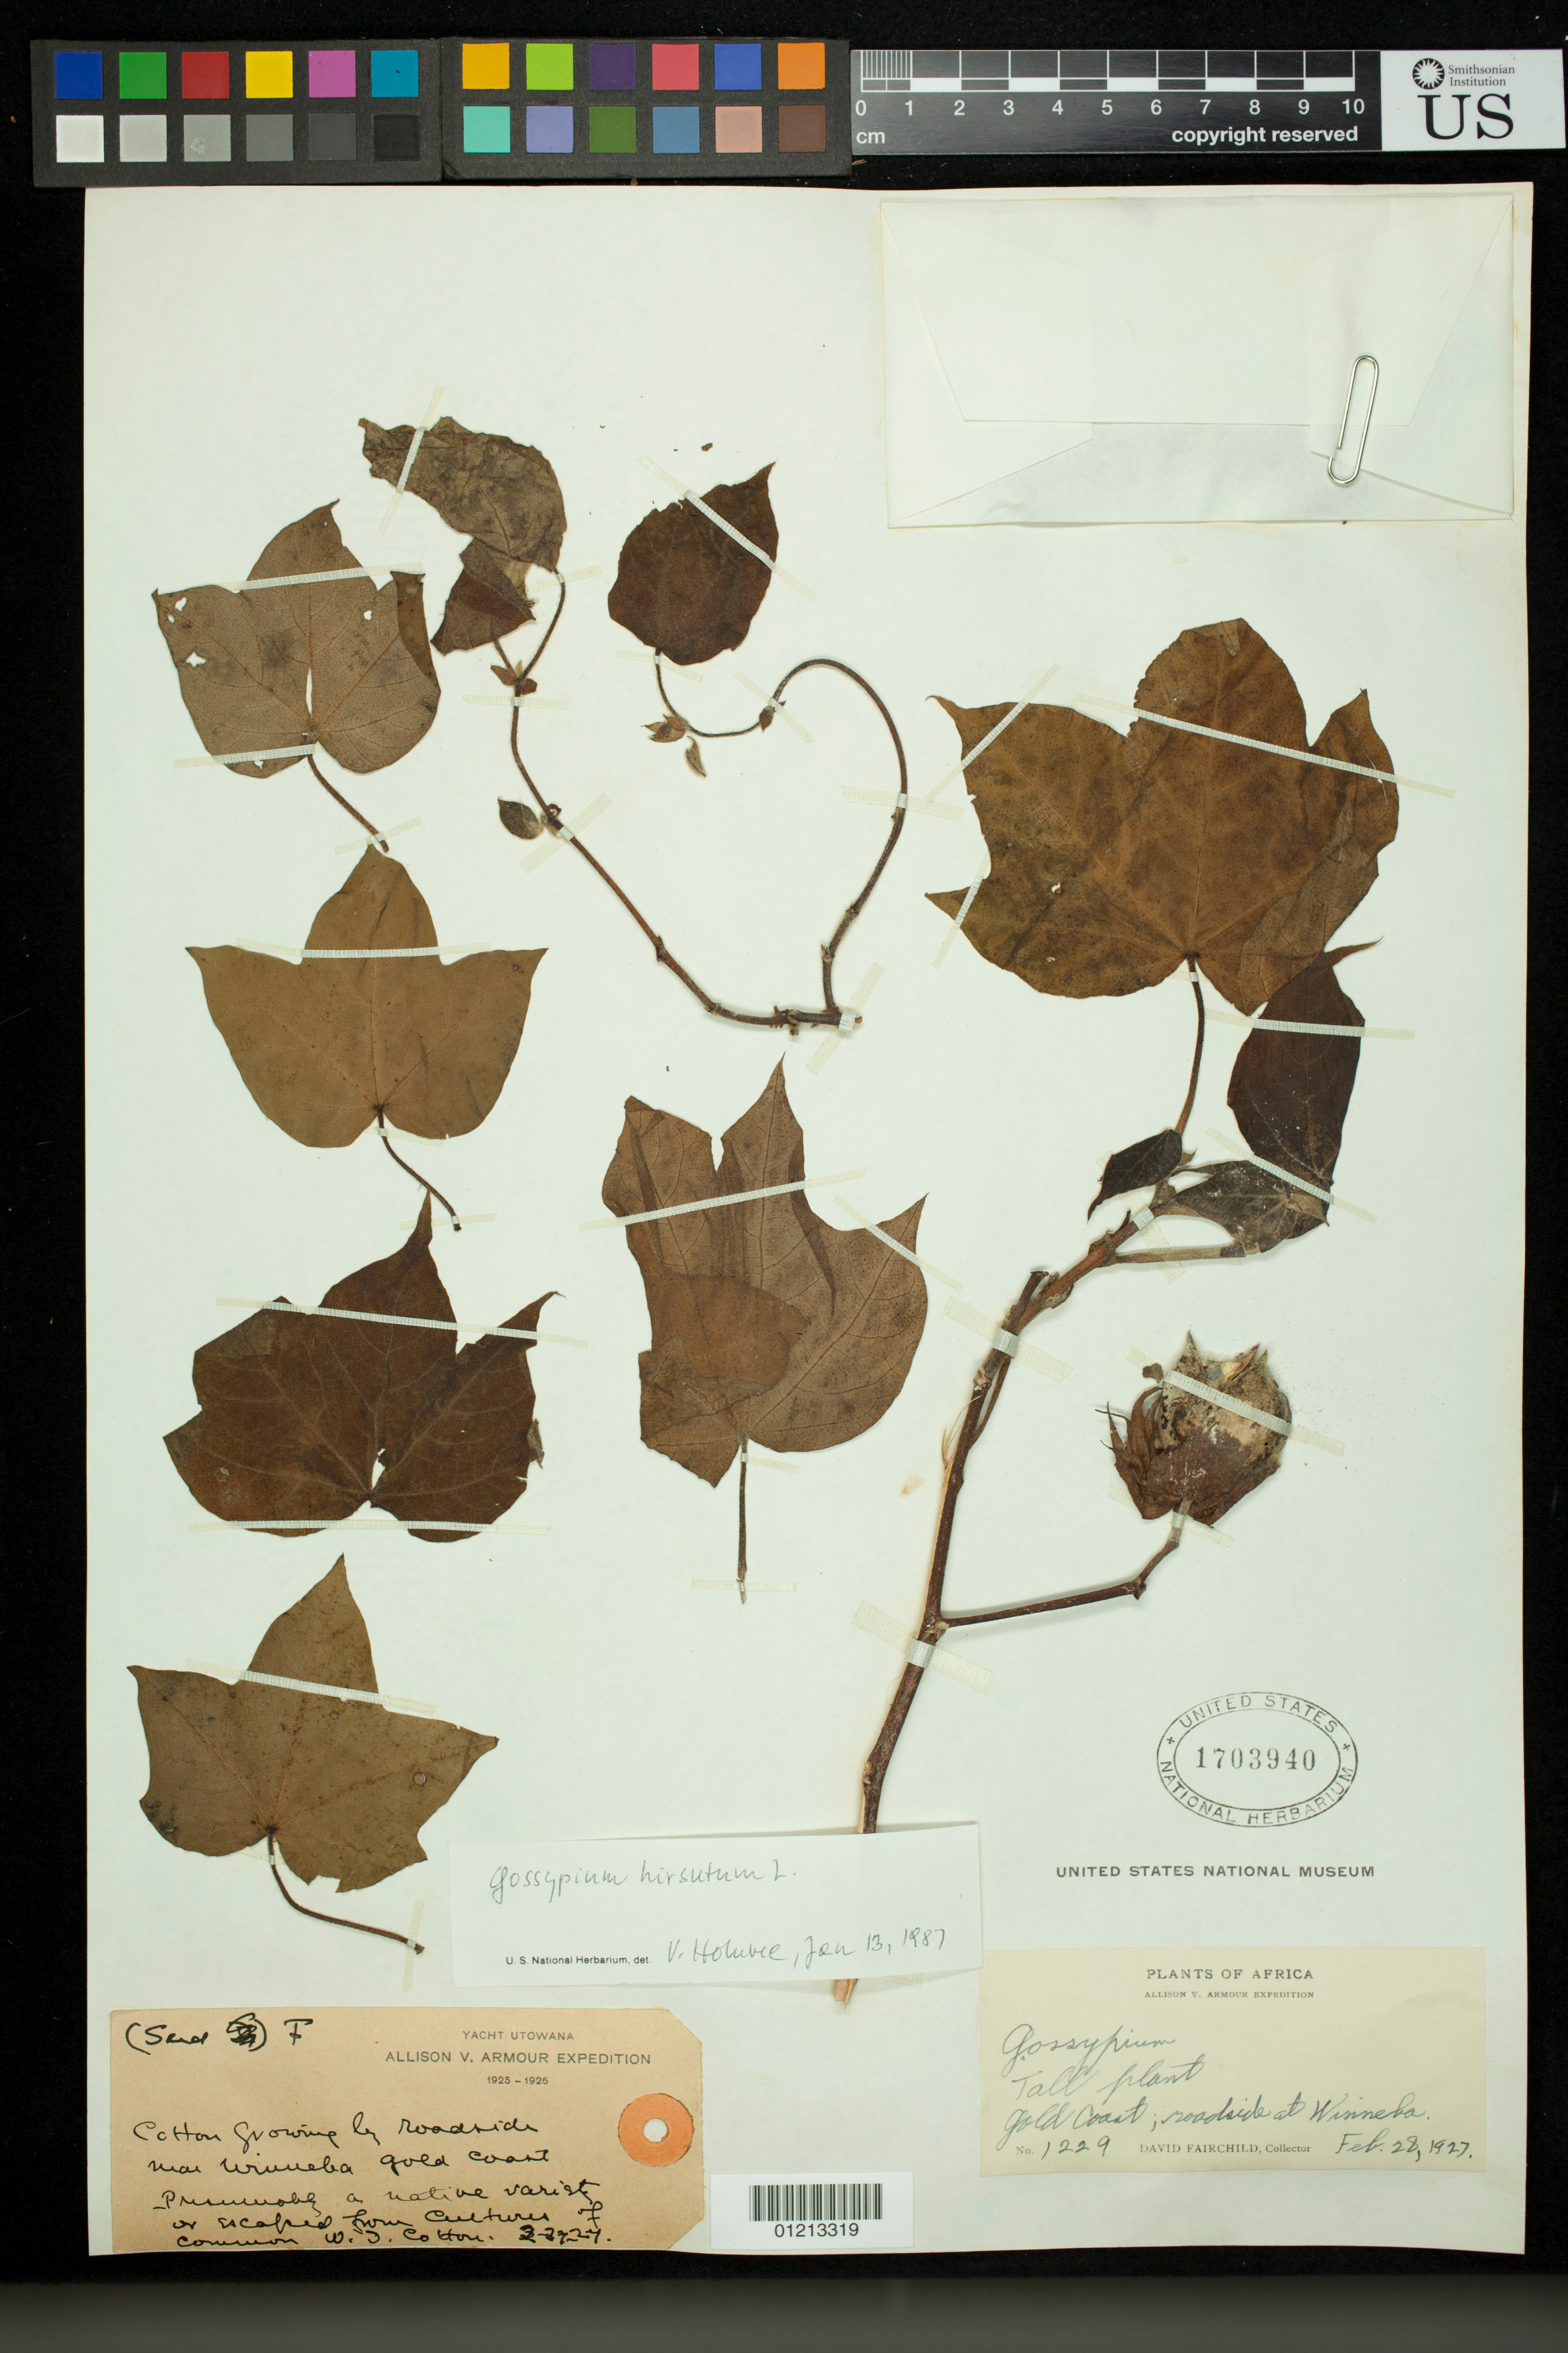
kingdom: Plantae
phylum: Tracheophyta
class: Magnoliopsida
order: Malvales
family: Malvaceae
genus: Gossypium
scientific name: Gossypium hirsutum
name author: L.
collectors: D. G. Fairchild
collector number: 1229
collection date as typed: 28 Feb 1927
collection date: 1927-02-28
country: Ghana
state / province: Central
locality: Gold Coast, roadside at Winneba.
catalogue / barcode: US 1703940